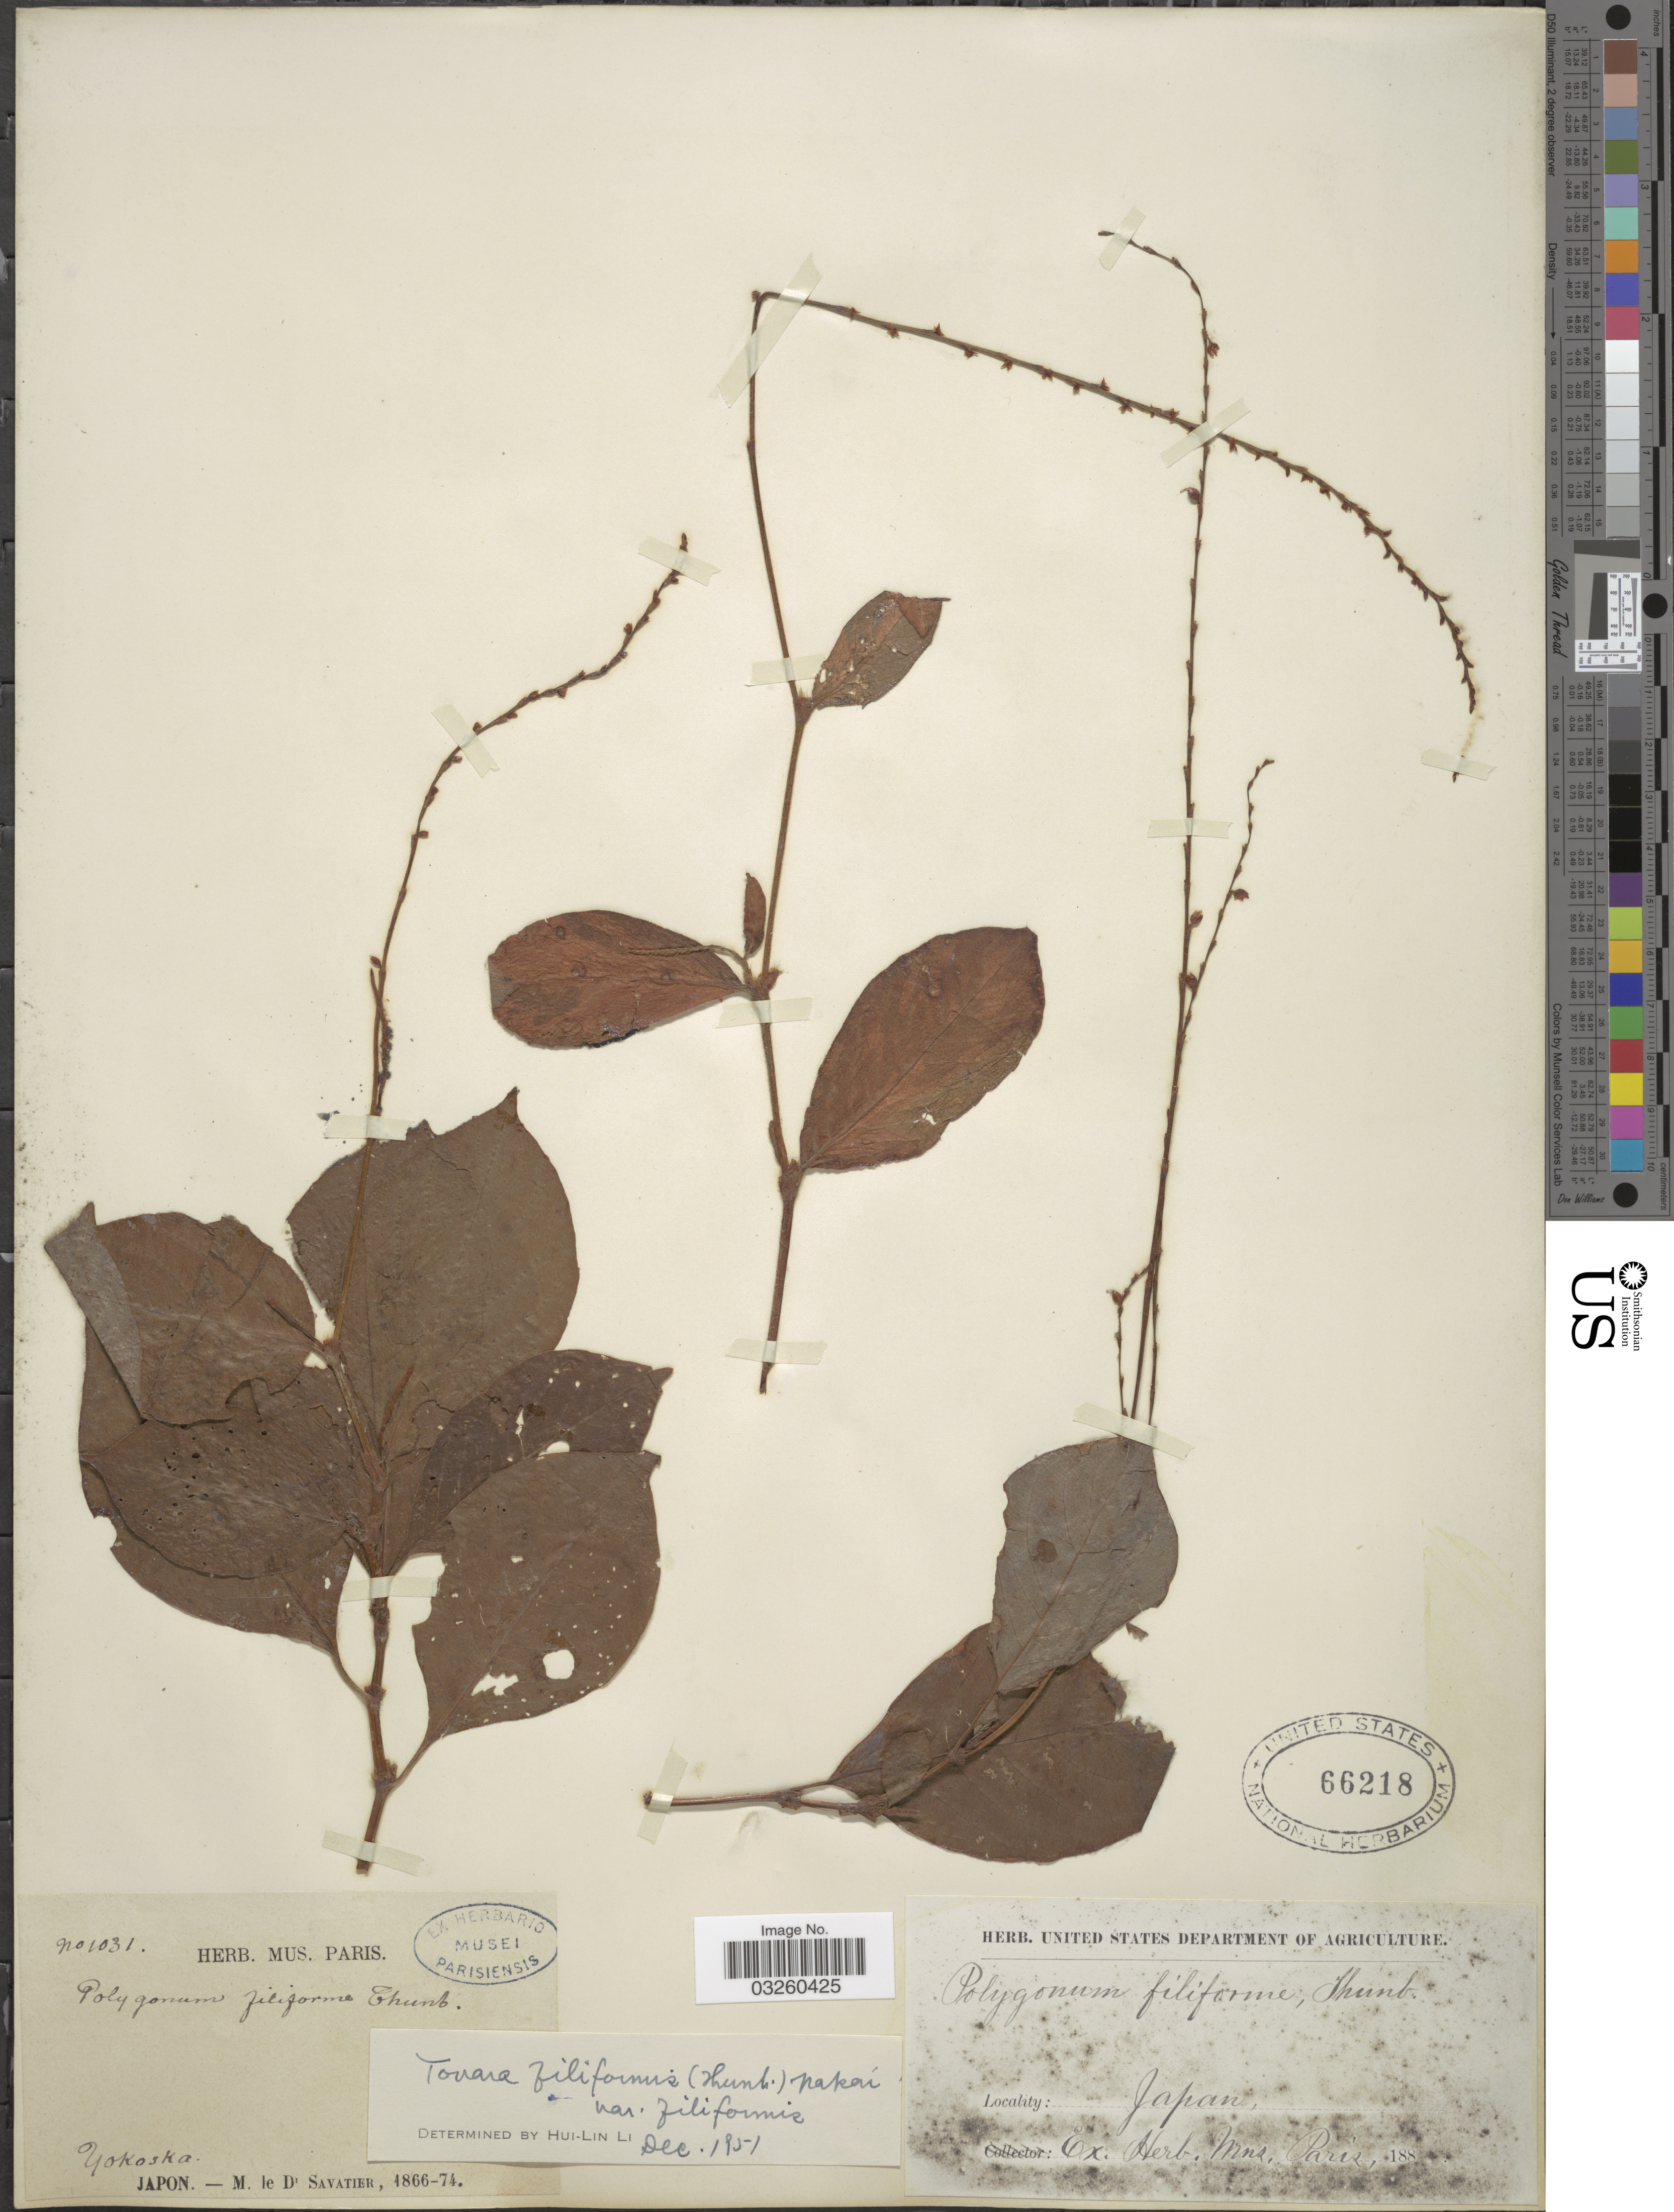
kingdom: Plantae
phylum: Tracheophyta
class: Magnoliopsida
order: Caryophyllales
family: Polygonaceae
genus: Persicaria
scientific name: Persicaria filiformis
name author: (Thunb.) Nakai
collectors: M. Savatier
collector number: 1031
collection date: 1866/1874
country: Japan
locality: Yokoska.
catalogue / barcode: US 66218